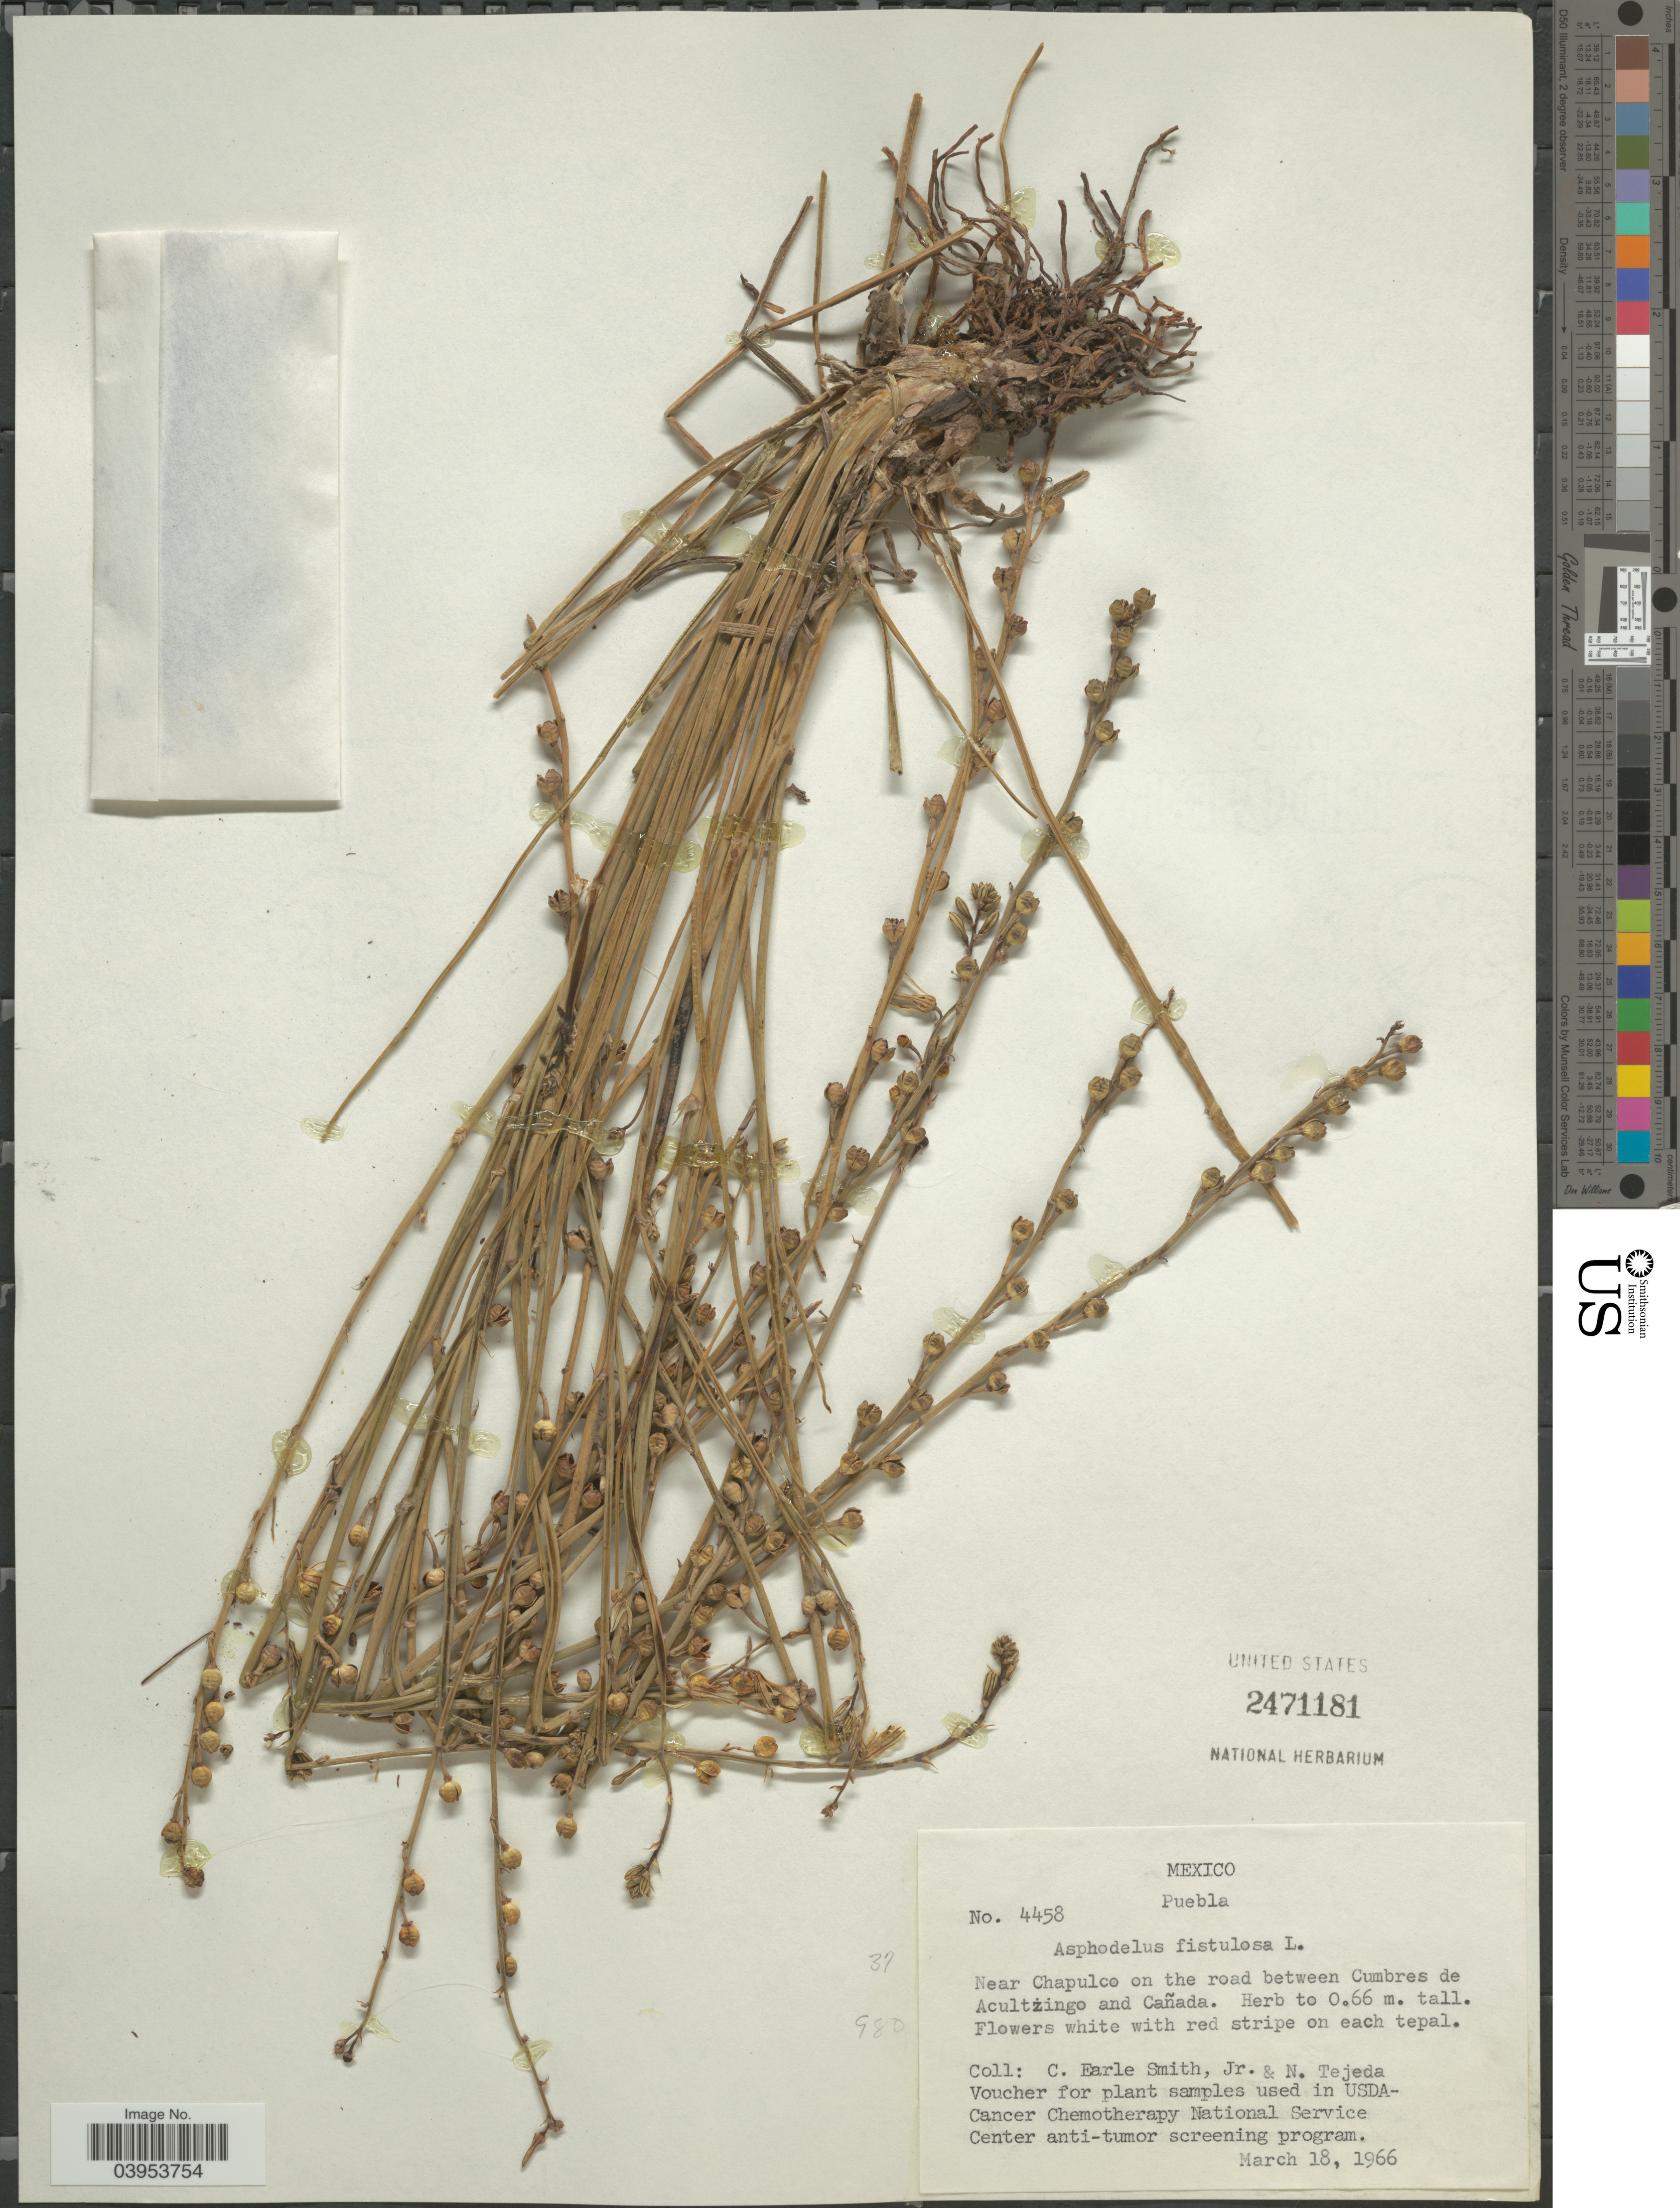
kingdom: Plantae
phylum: Tracheophyta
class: Liliopsida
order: Asparagales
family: Asphodelaceae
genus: Asphodelus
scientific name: Asphodelus fistulosus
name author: L.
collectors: C. E. Smith Jr. & N. Tejeda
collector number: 4458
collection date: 1966-03-18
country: Mexico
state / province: Puebla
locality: Near Chapulco on the road between Cumbres de Acultzingo and Cañada.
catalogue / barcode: US 2471181